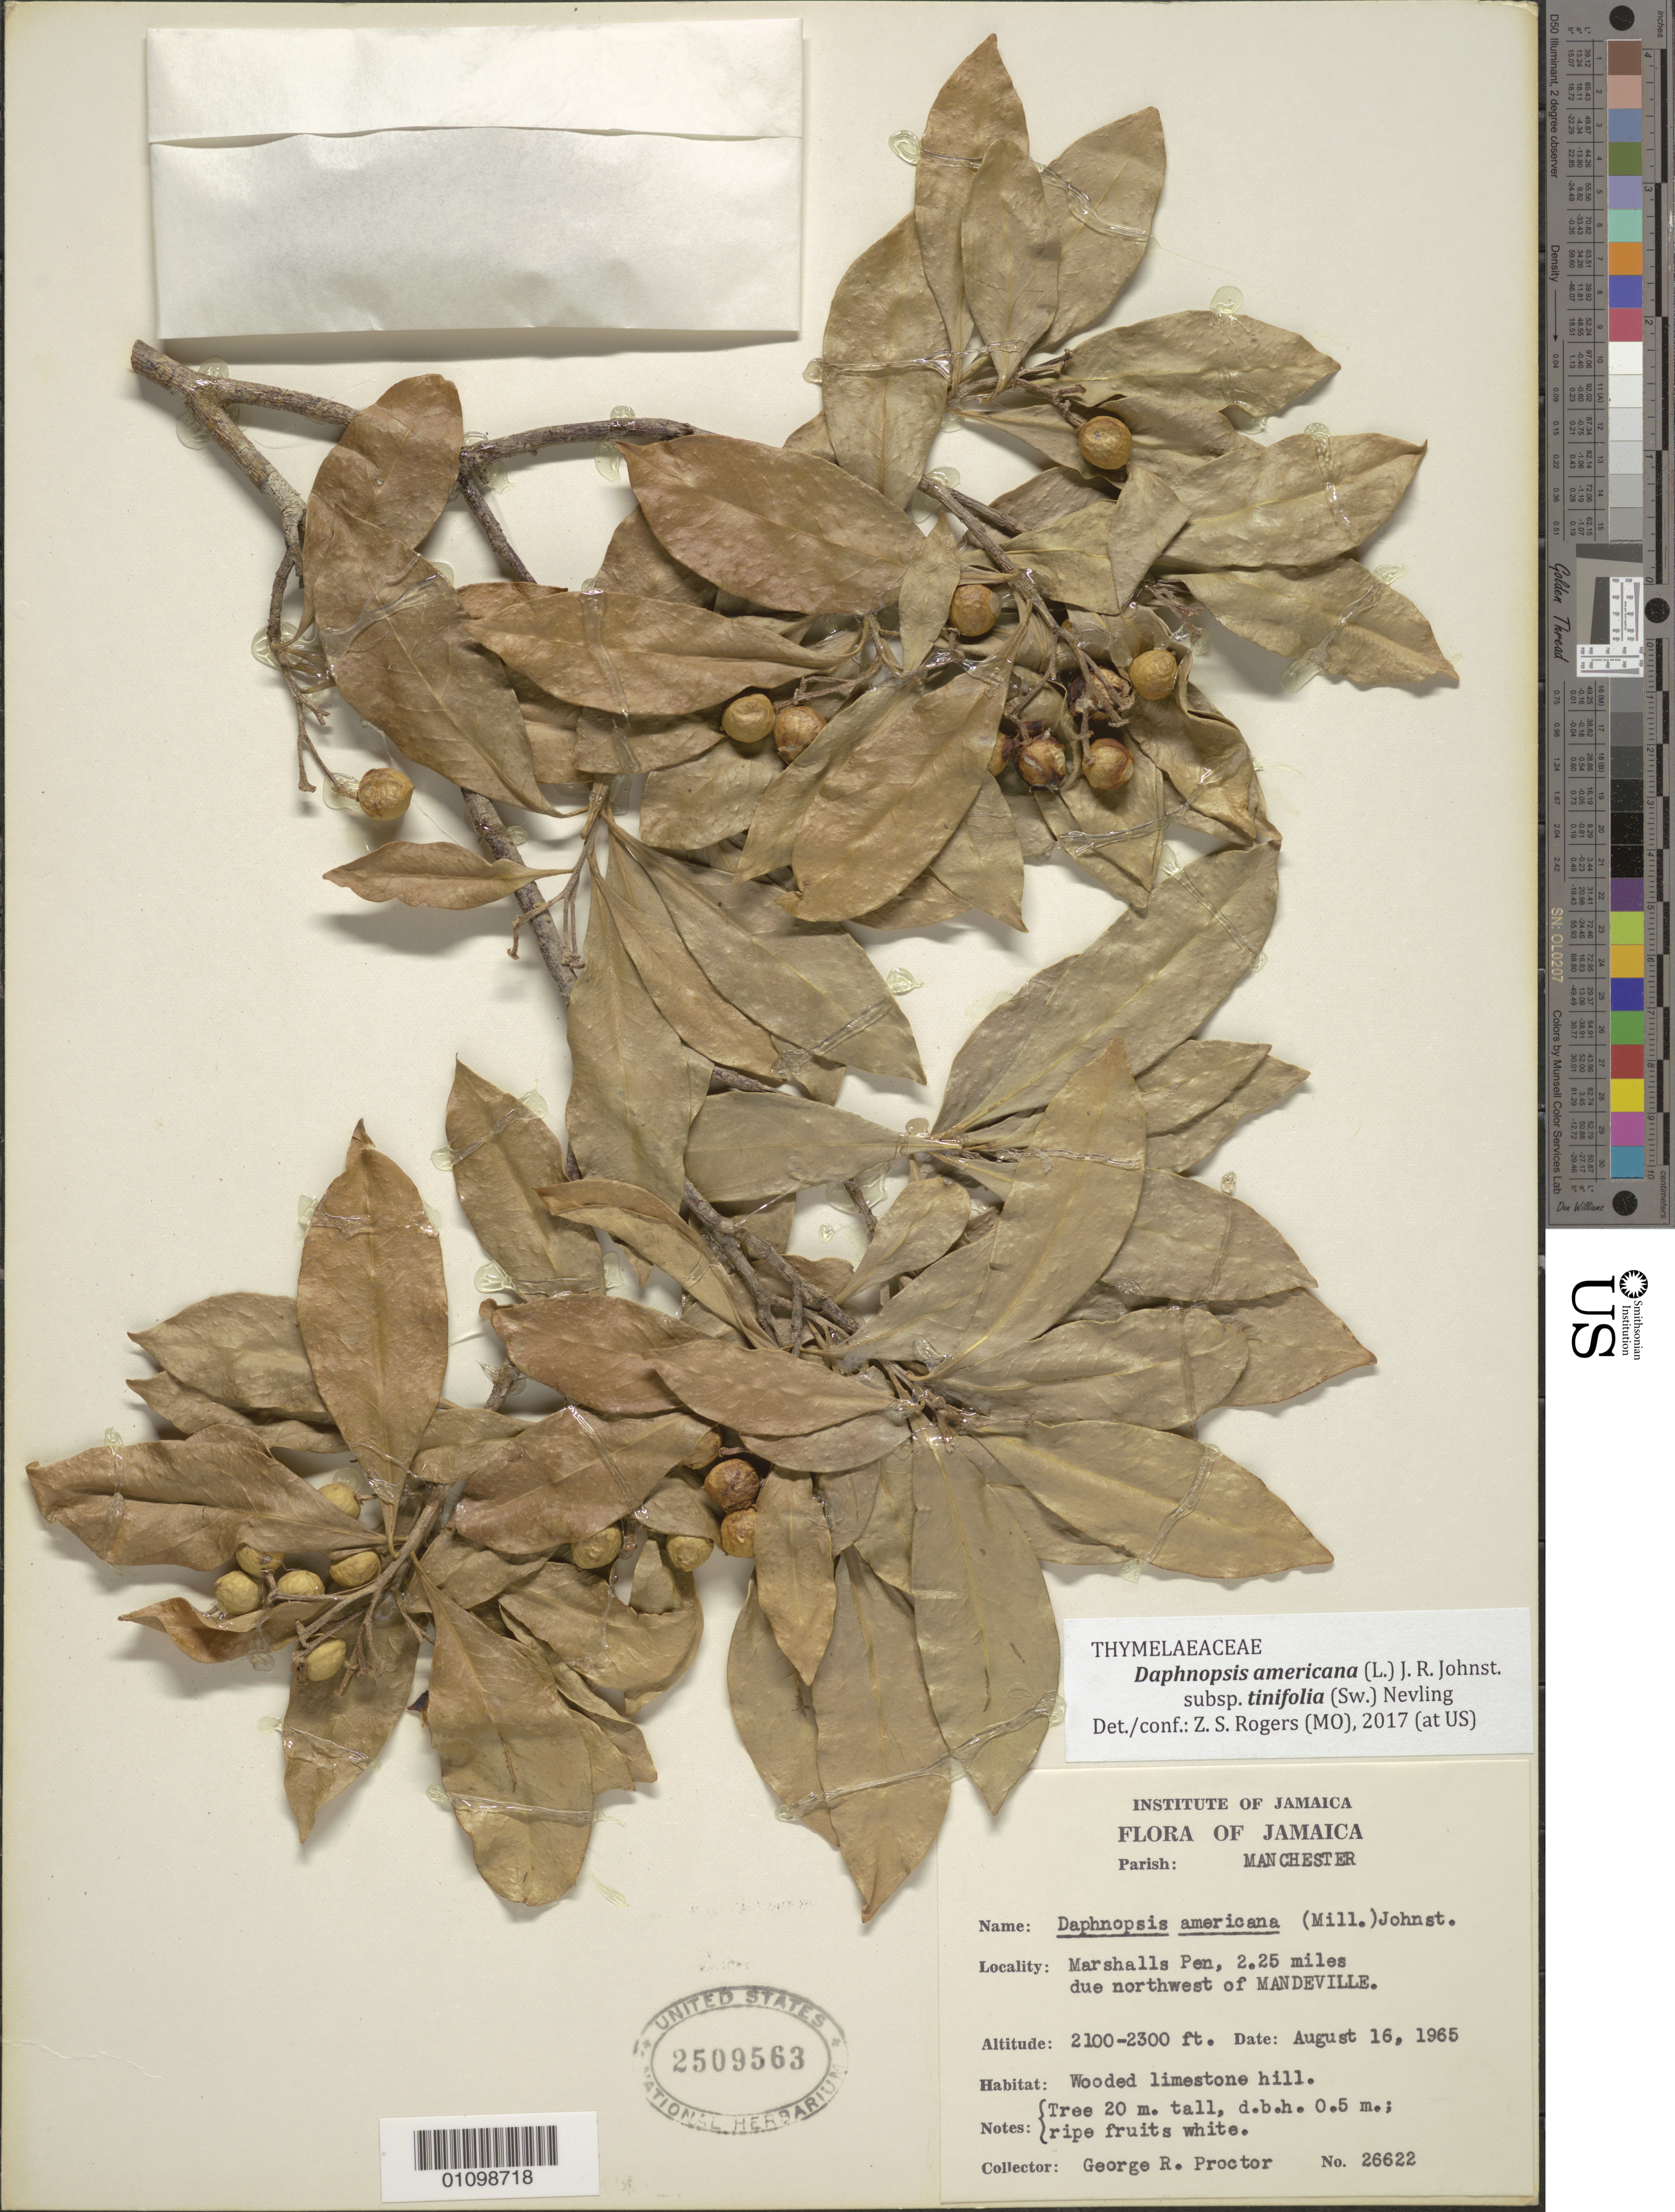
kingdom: Plantae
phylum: Tracheophyta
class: Magnoliopsida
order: Malvales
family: Thymelaeaceae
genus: Daphnopsis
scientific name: Daphnopsis americana subsp. tinifolia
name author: (Sw.) Nevling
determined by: Rogers, Z. S.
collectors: G. R. Proctor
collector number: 26622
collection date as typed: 16 Aug 1965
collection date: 1965-08-16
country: Jamaica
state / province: Manchester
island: Jamaica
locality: Marshalls Pen, 2.25 miles NW of Mandeville. Wooded limestone hill.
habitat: Wooded limestone hill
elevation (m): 640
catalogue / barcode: US 2509563